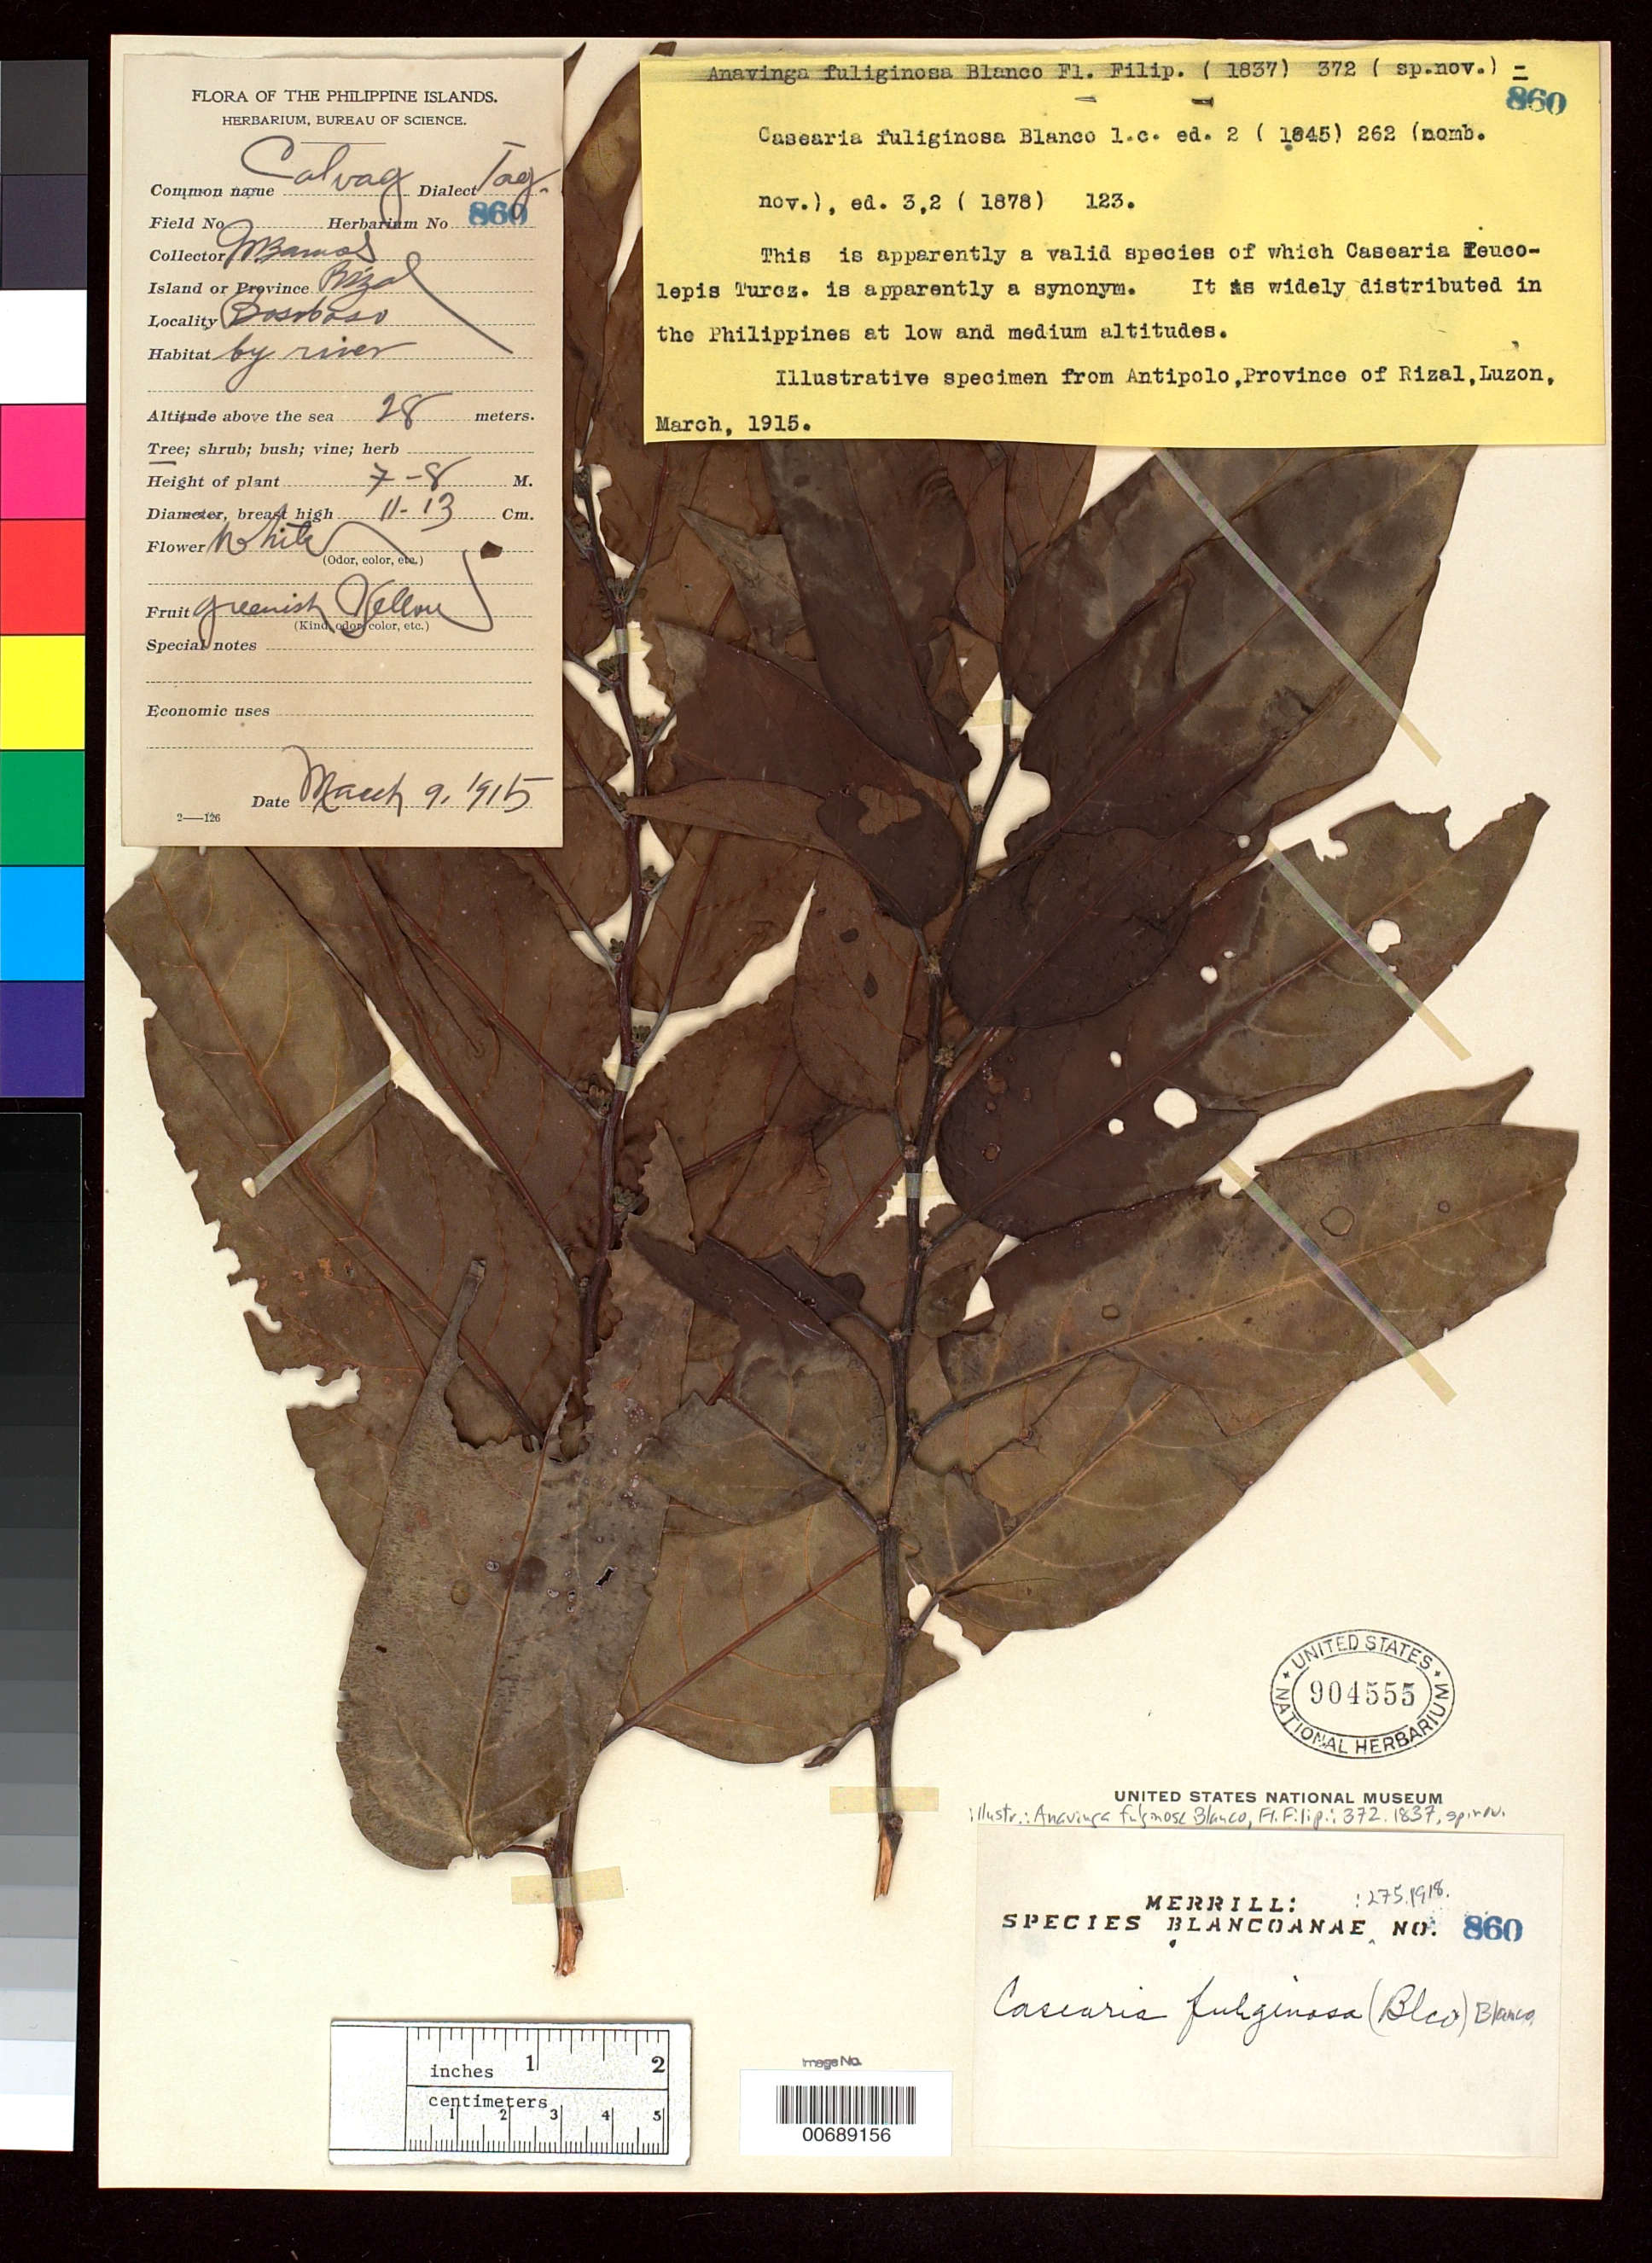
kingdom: Plantae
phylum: Tracheophyta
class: Magnoliopsida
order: Malpighiales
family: Salicaceae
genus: Casearia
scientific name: Casearia fuliginosa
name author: (Blanco) Blanco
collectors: M. Ramos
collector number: Sp. Blancoan. 0860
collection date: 1915-03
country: Philippines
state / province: Calabarzon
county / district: Rizal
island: Luzon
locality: Bosoboso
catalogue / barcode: US 904555